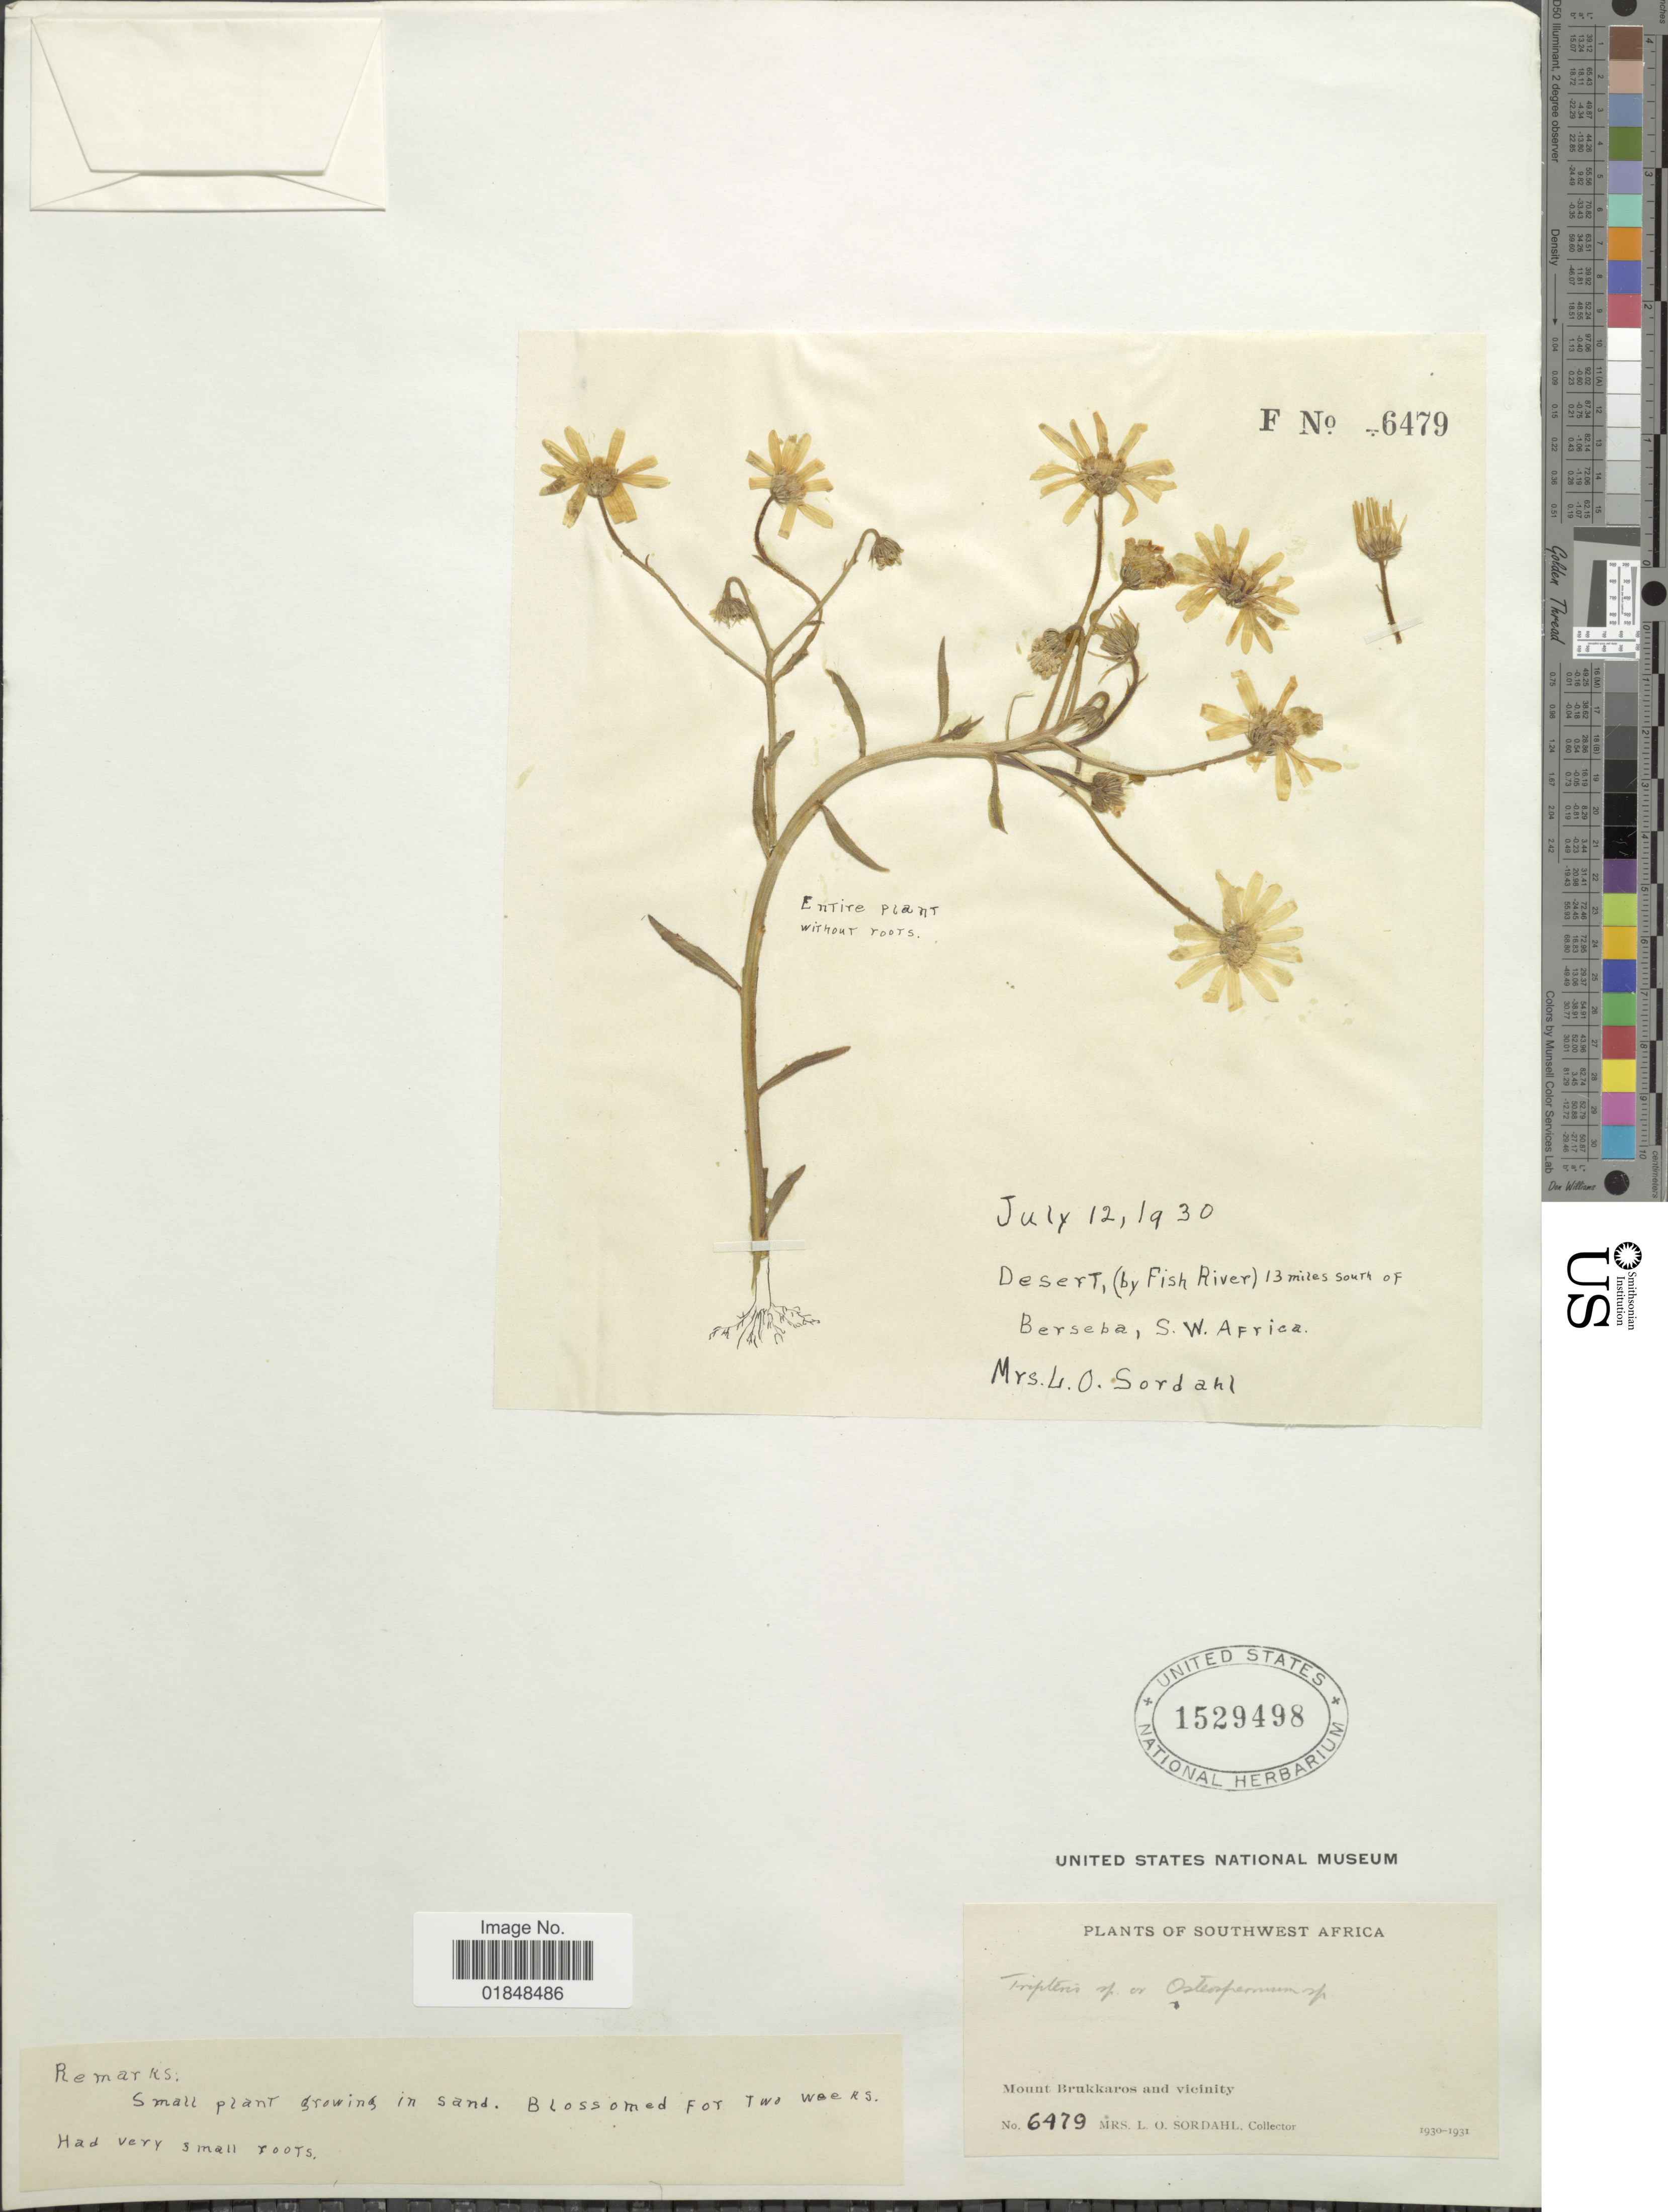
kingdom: Plantae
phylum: Tracheophyta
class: Magnoliopsida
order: Asterales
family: Asteraceae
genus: Tripteris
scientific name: Tripteris sp.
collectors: L. Sordahl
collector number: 6479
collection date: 1930-07-12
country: Namibia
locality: Mounta Brukkaors and vicinity. Soutest Africa.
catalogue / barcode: US 1529498